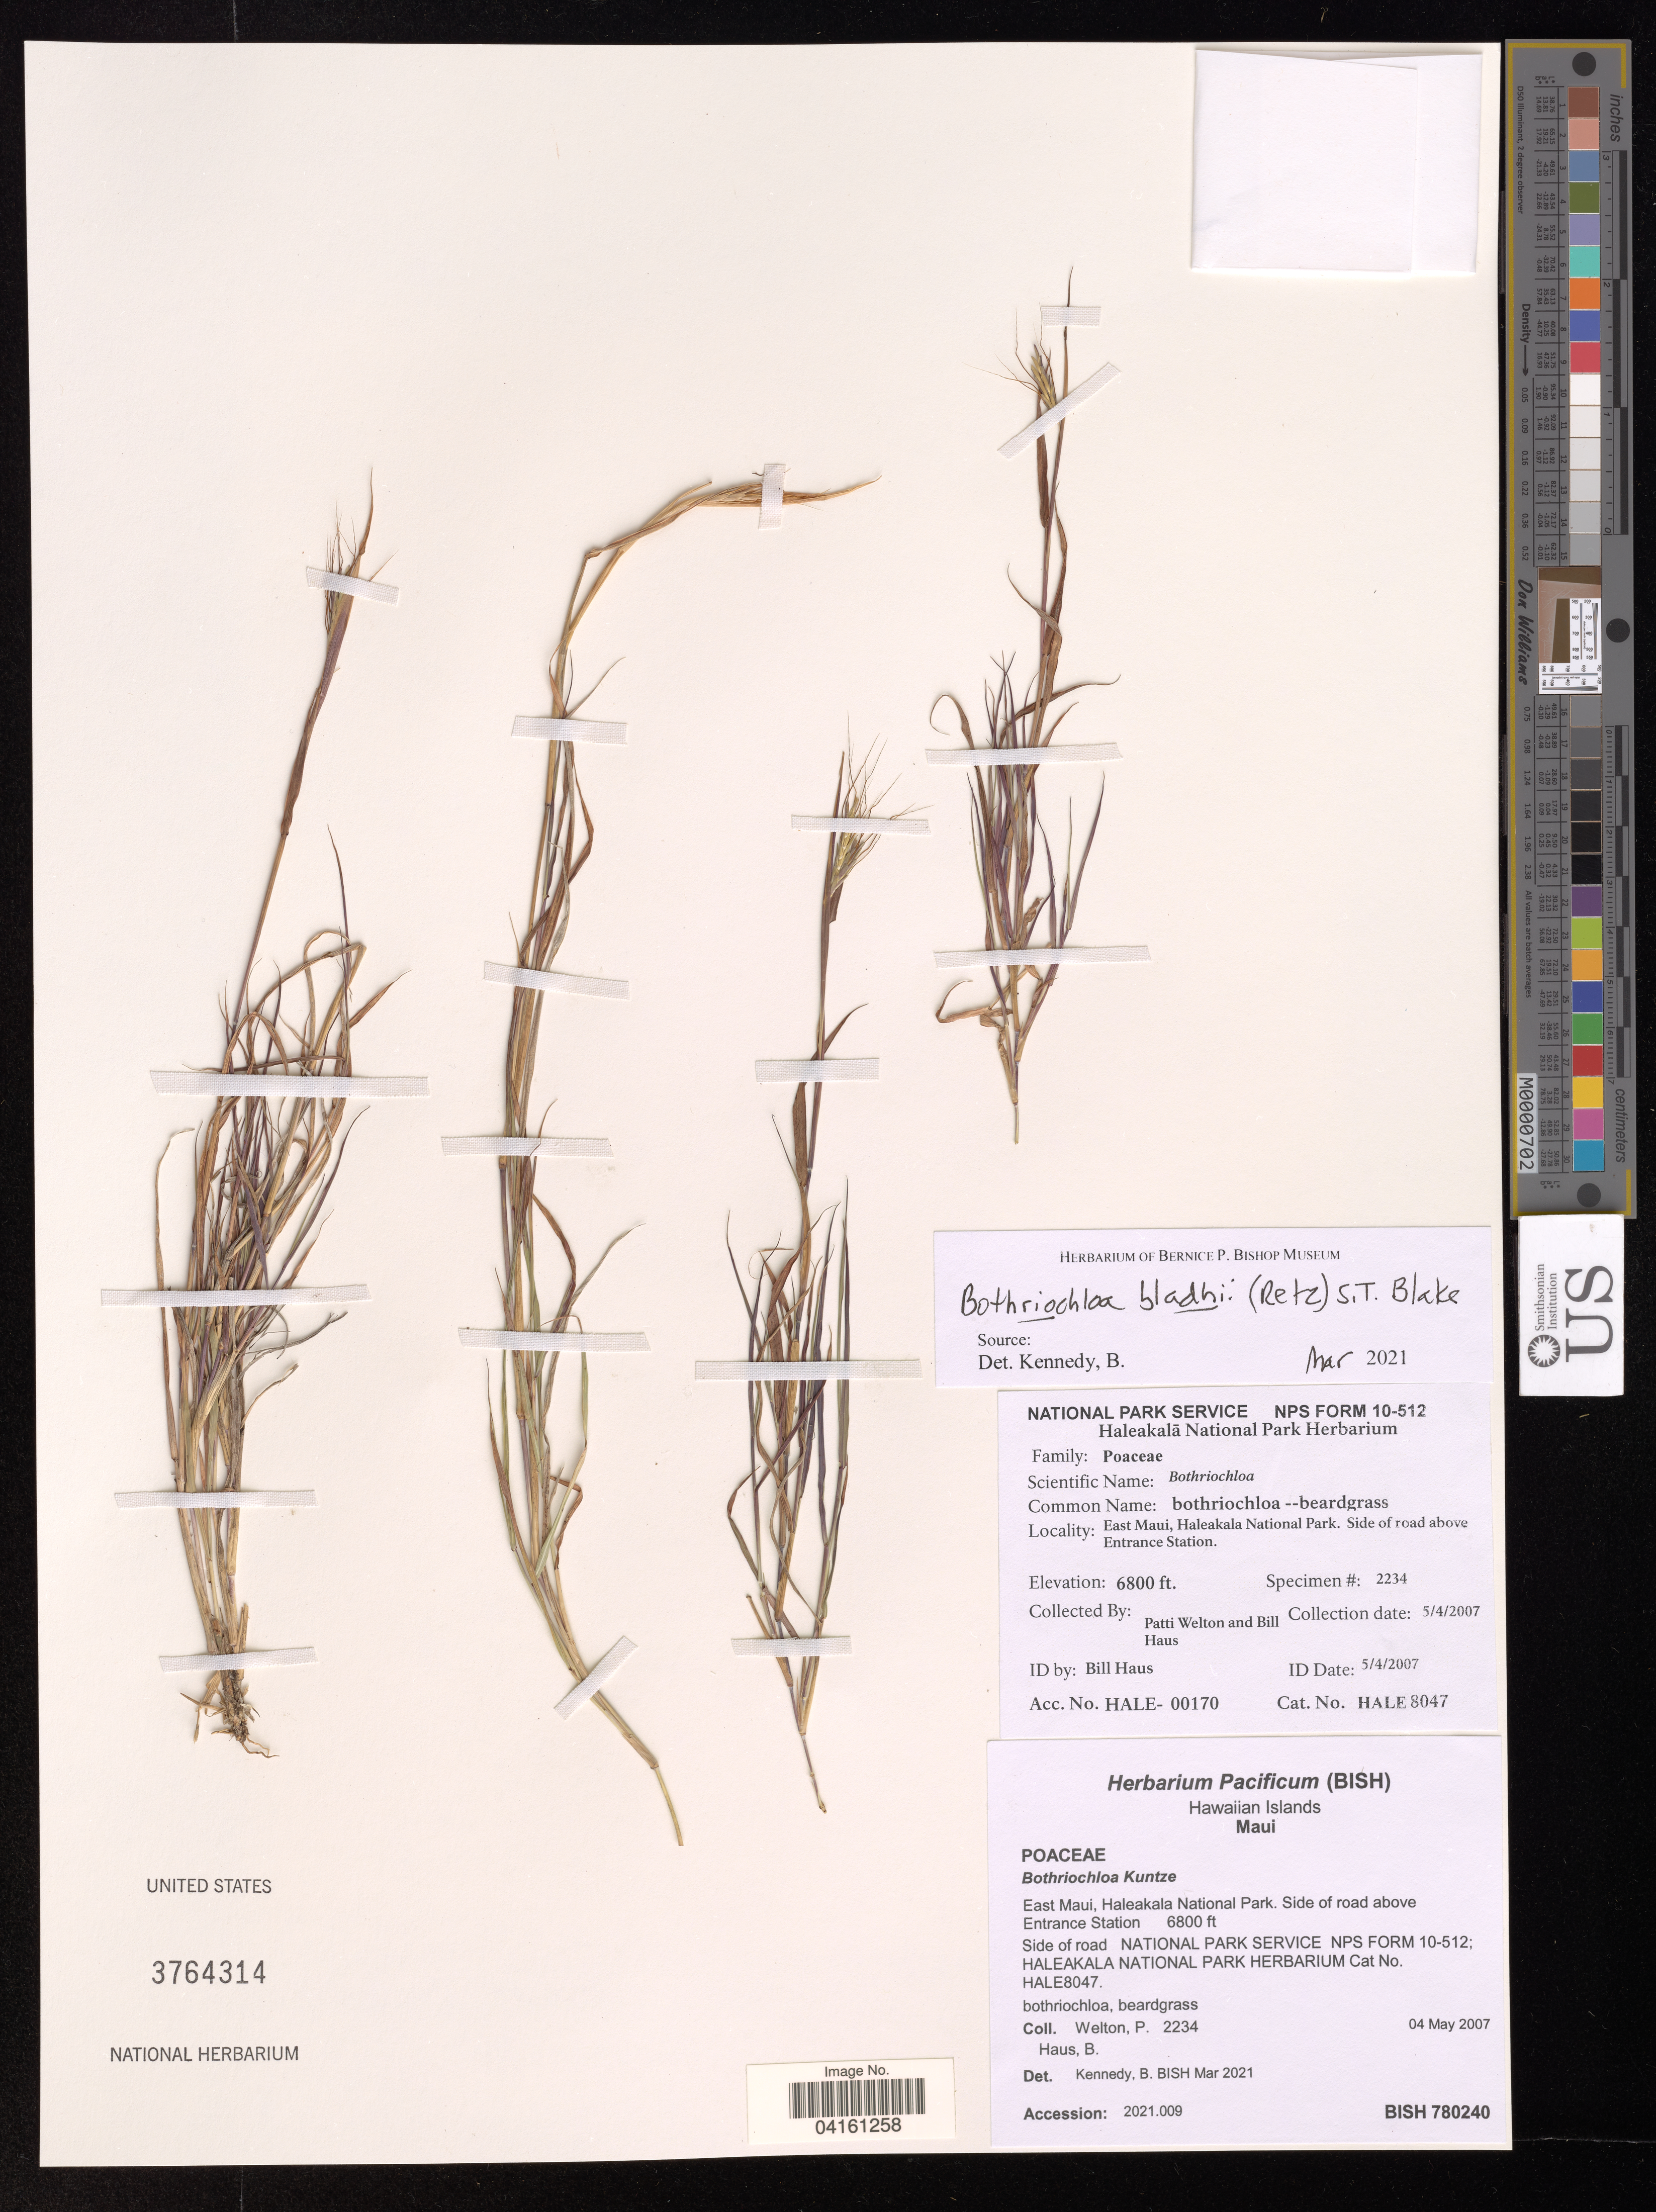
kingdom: Plantae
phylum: Tracheophyta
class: Liliopsida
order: Poales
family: Poaceae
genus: Bothriochloa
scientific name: Bothriochloa sp.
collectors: P. Welton & B. Haus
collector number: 2234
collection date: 2007-05-04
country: United States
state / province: Hawaii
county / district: Maui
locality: East Maui, Haleakala National Park. Side of road above Entrance Station. Side of road National Park Service NPS form 10-512.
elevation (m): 2073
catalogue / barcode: US 3764314